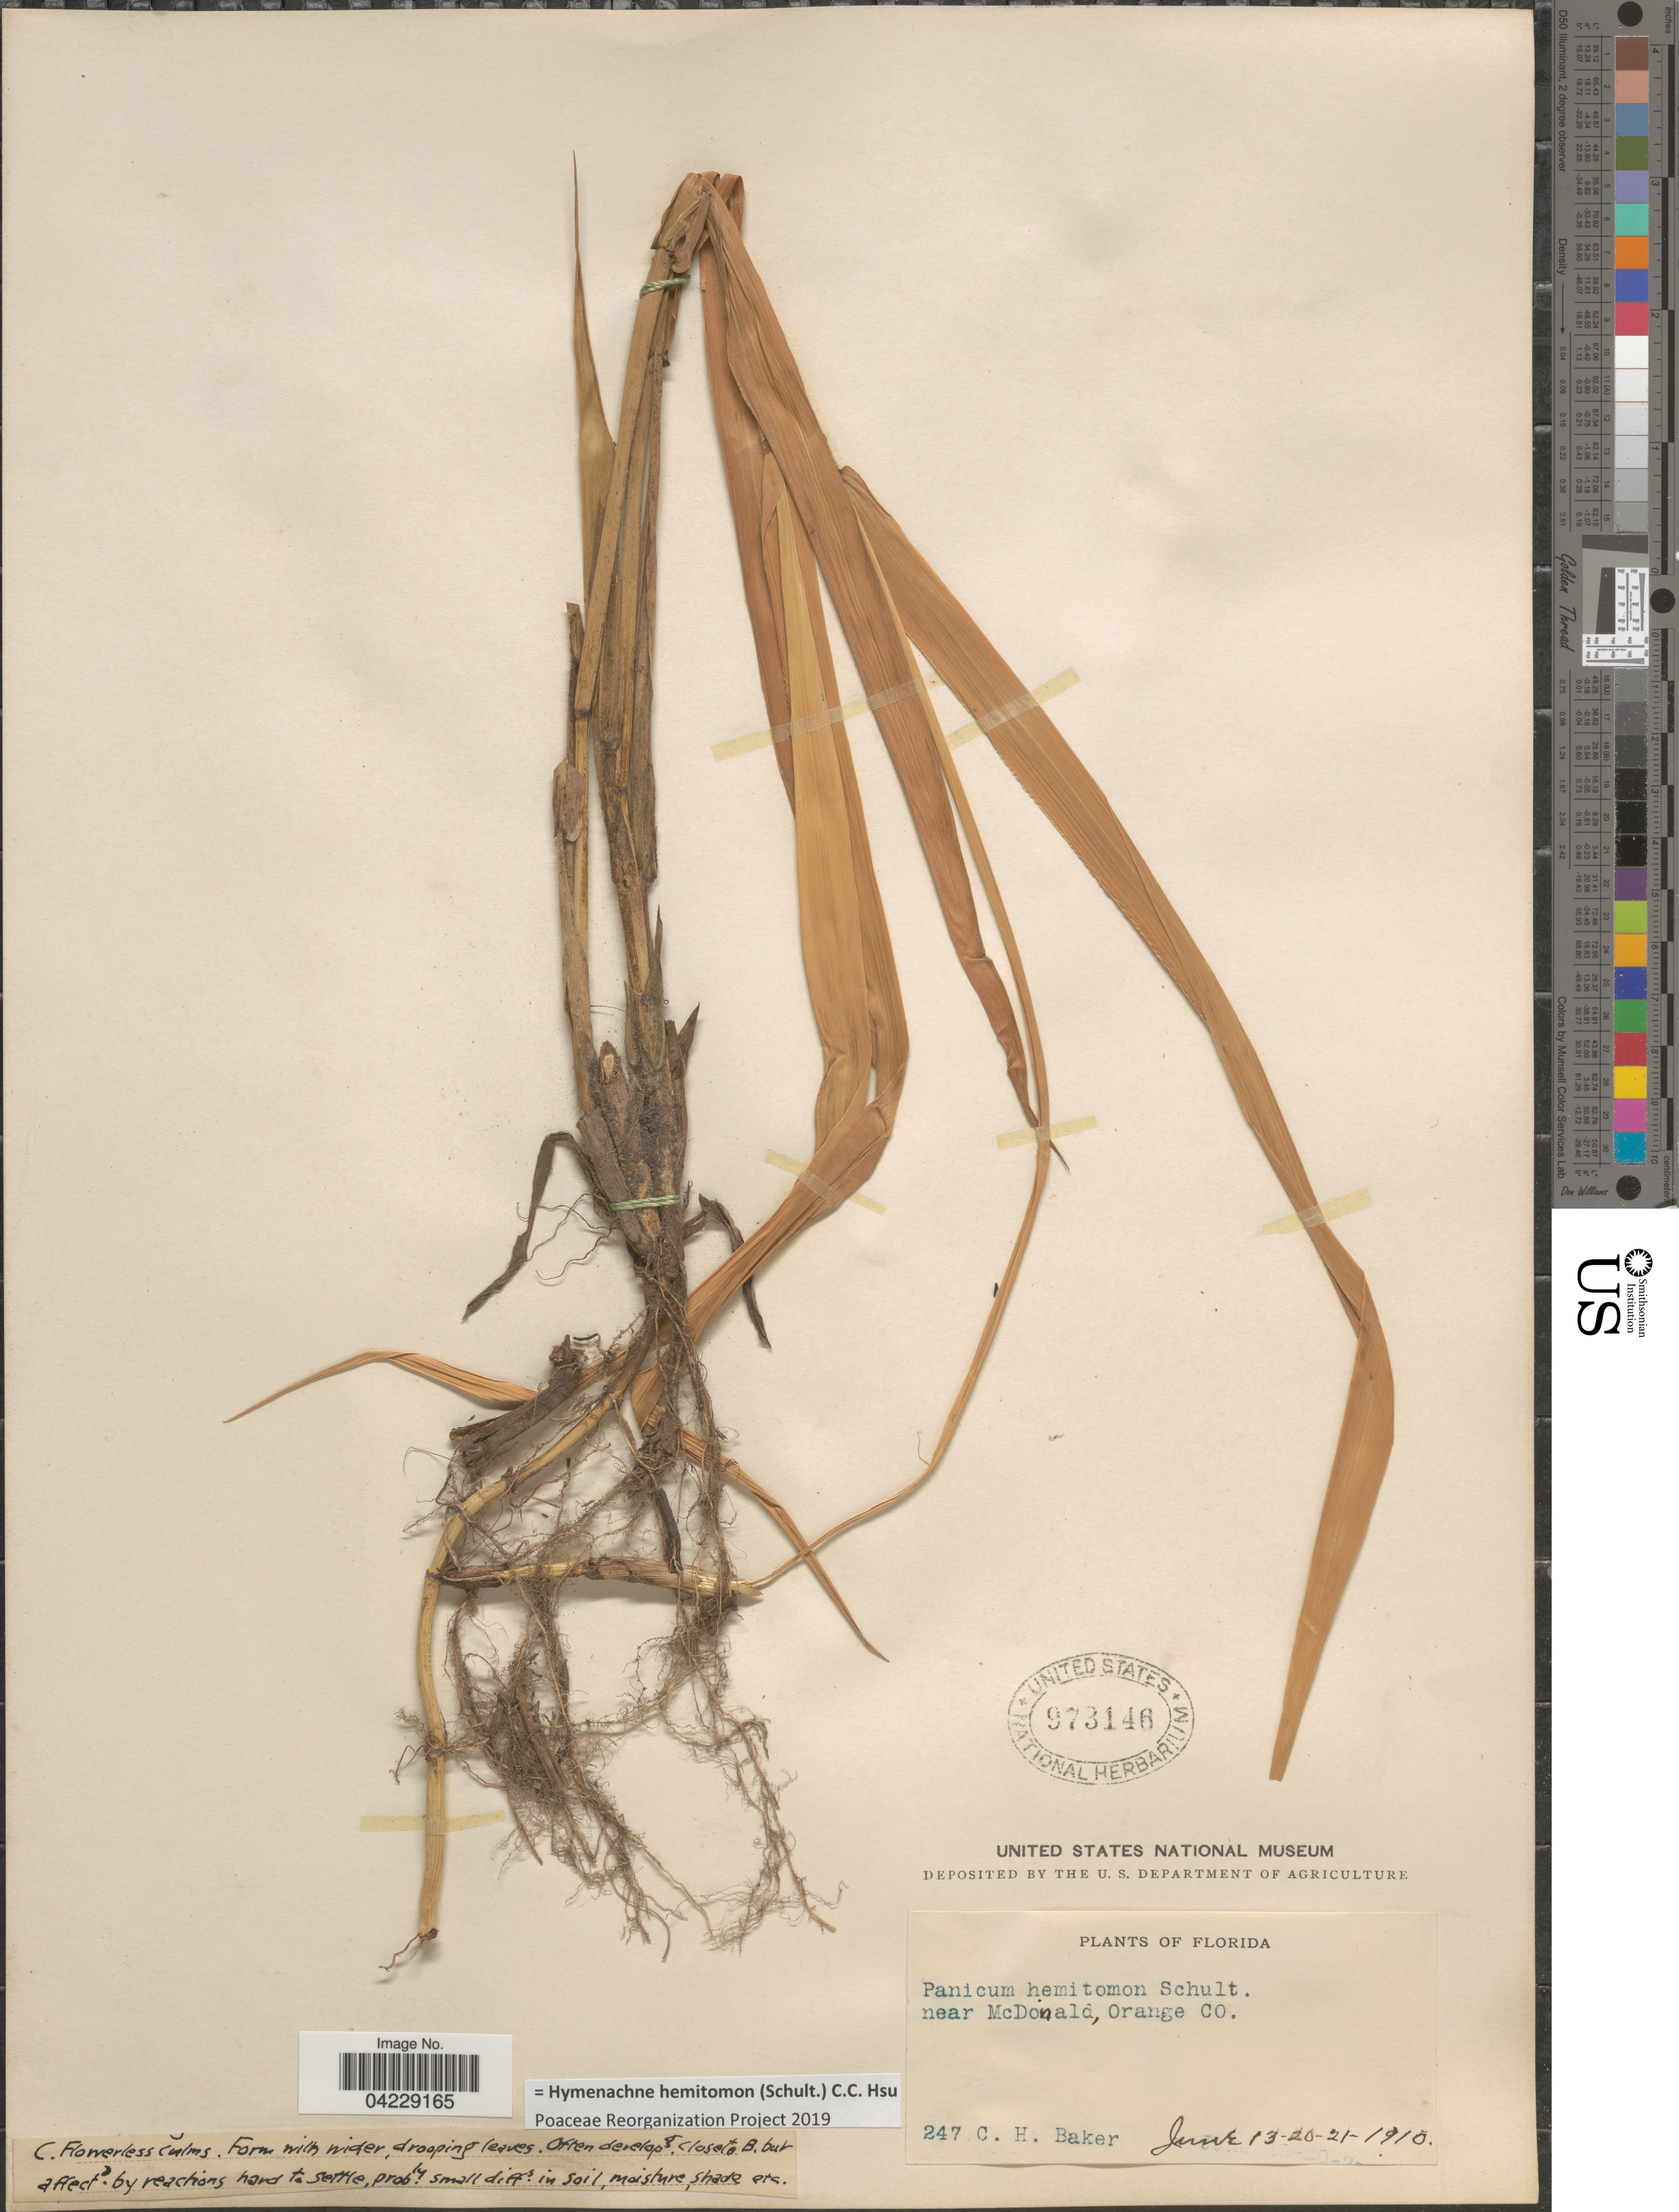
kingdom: Plantae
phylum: Tracheophyta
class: Liliopsida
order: Poales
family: Poaceae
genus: Hymenachne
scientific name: Hymenachne hemitomon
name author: (Schult.) C. C. Hsu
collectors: C. H. Baker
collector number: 247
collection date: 1910-06-13/1910-06-21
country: United States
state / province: Florida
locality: Near McDonald, Orange Co.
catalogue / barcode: US 973146